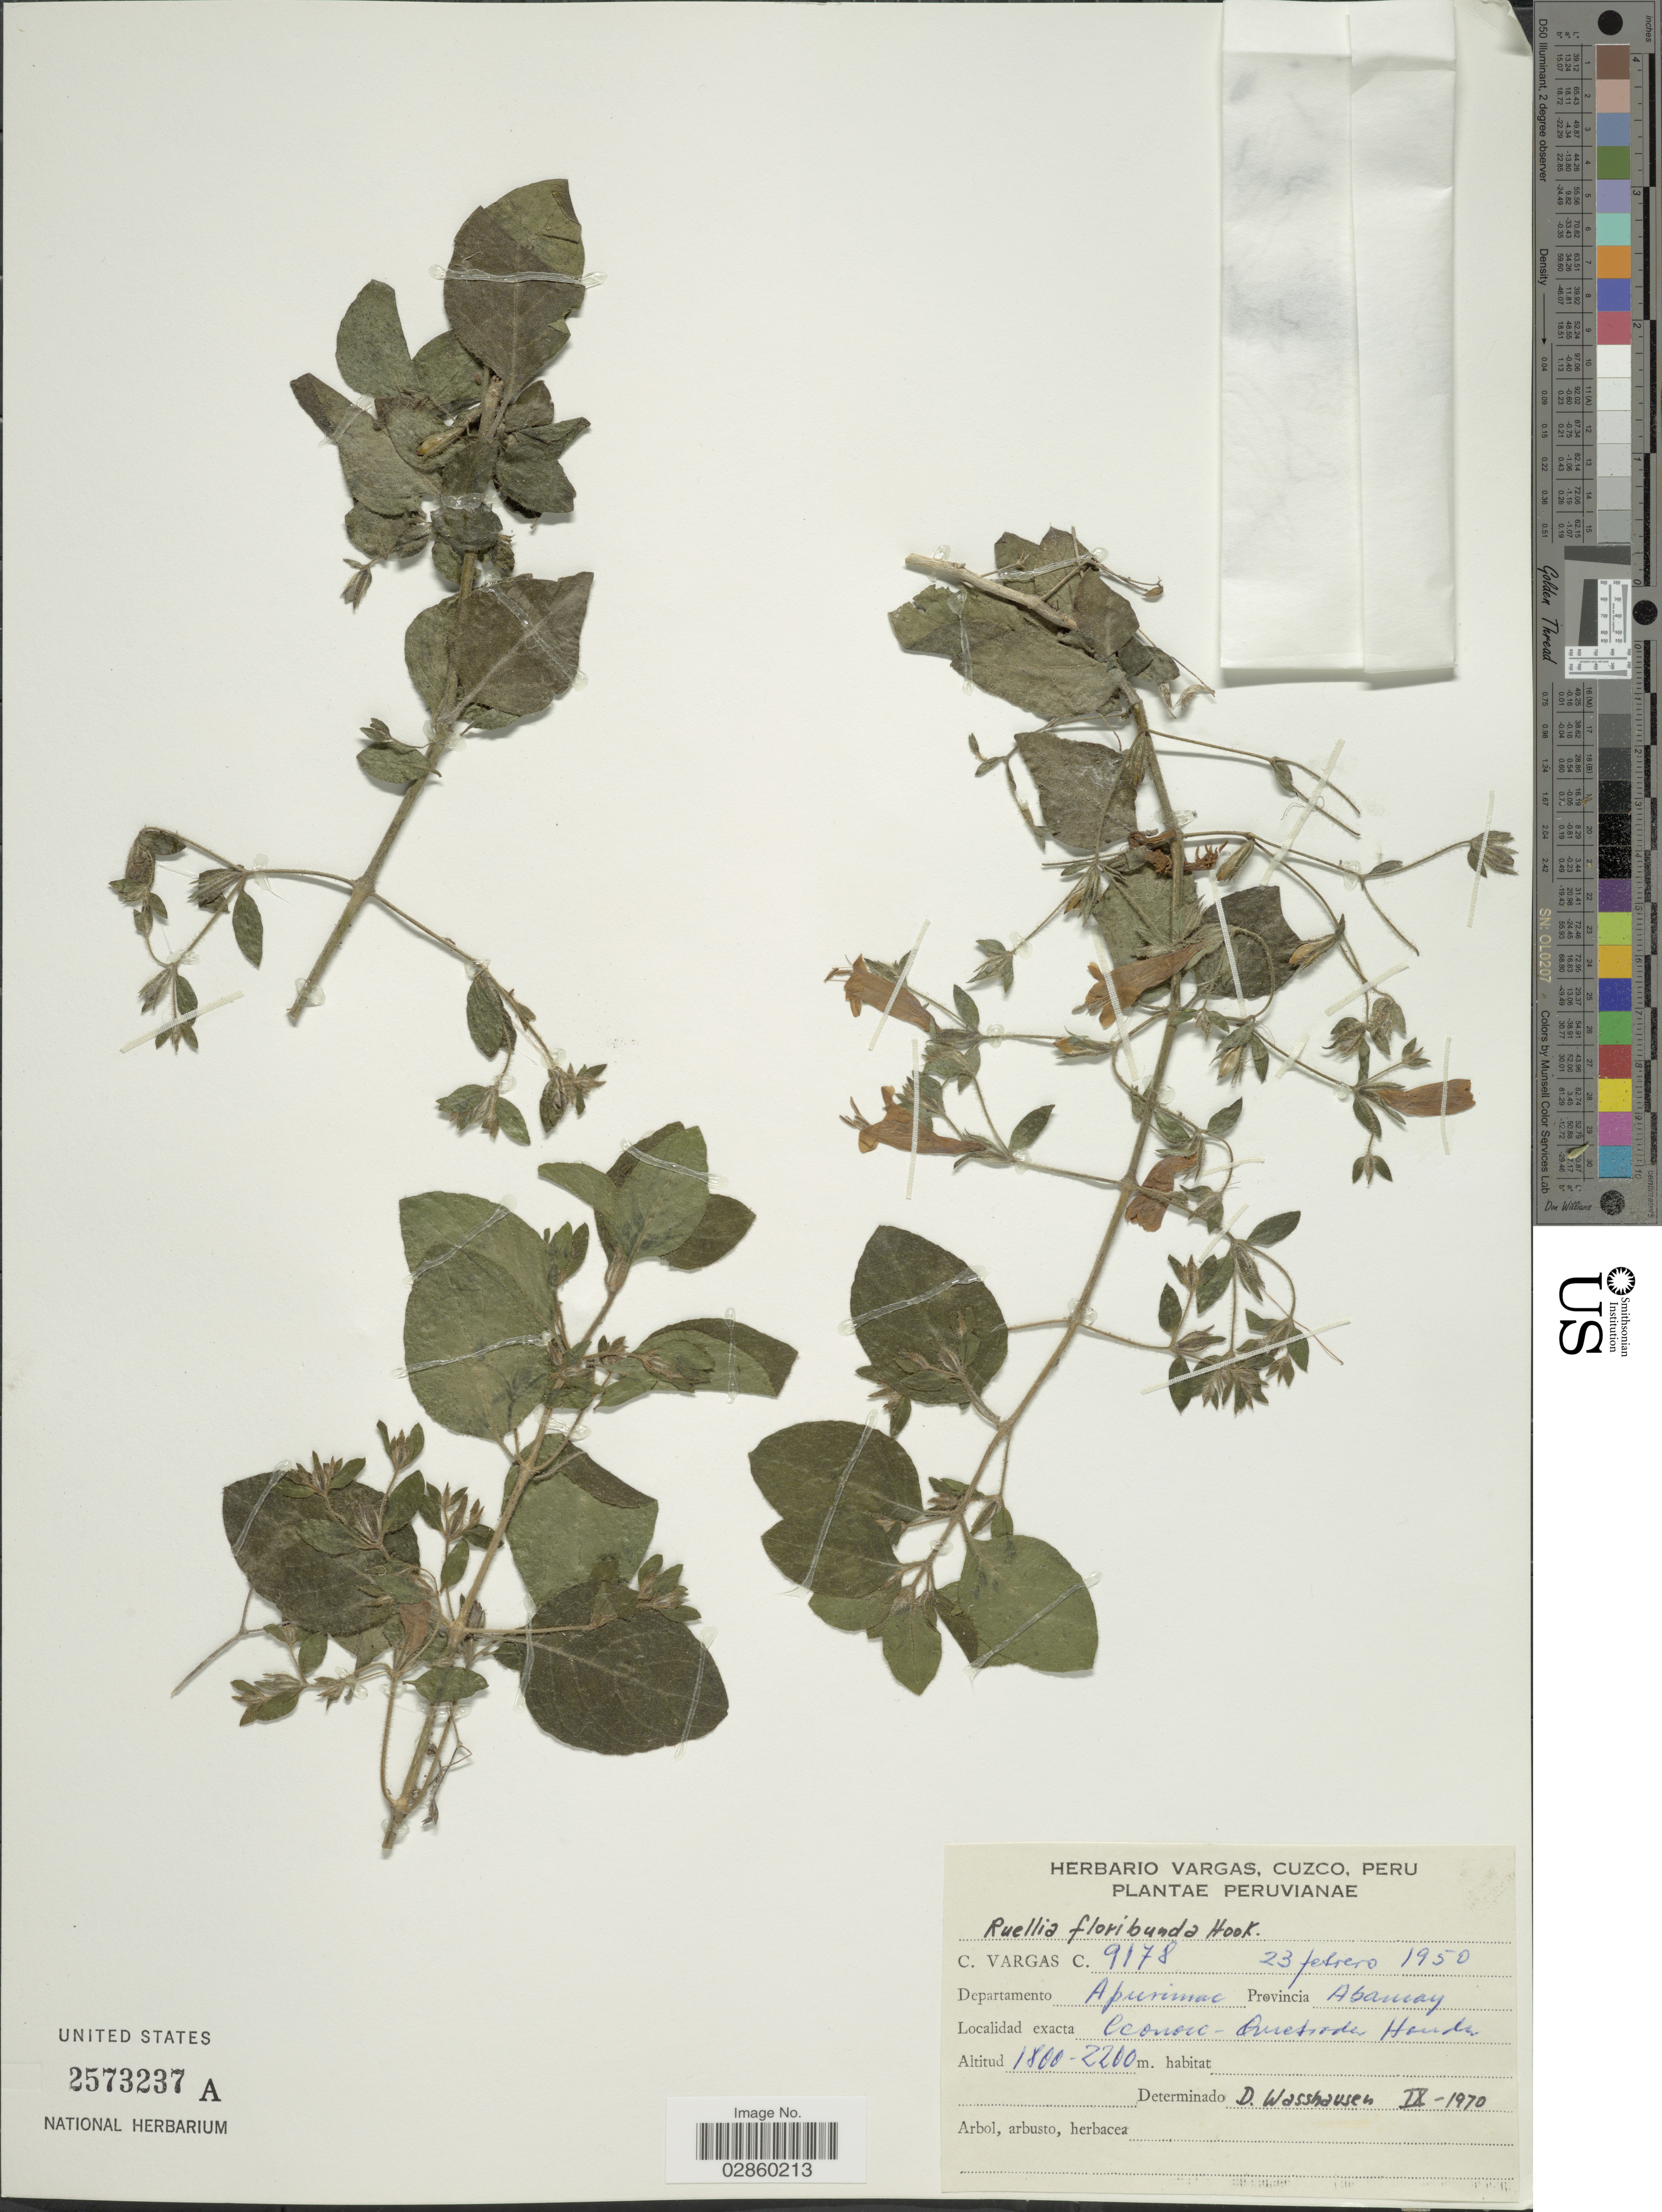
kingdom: Plantae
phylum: Tracheophyta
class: Magnoliopsida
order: Lamiales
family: Acanthaceae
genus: Ruellia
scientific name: Ruellia floribunda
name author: Hook.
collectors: C. Vargas Calderón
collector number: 9178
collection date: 1950-02-23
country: Peru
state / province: Apurímac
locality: Departamento Apurimac, Provincia Abancay, Cconocc, Quebrada Honda.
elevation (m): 1800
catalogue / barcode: US 2573237A